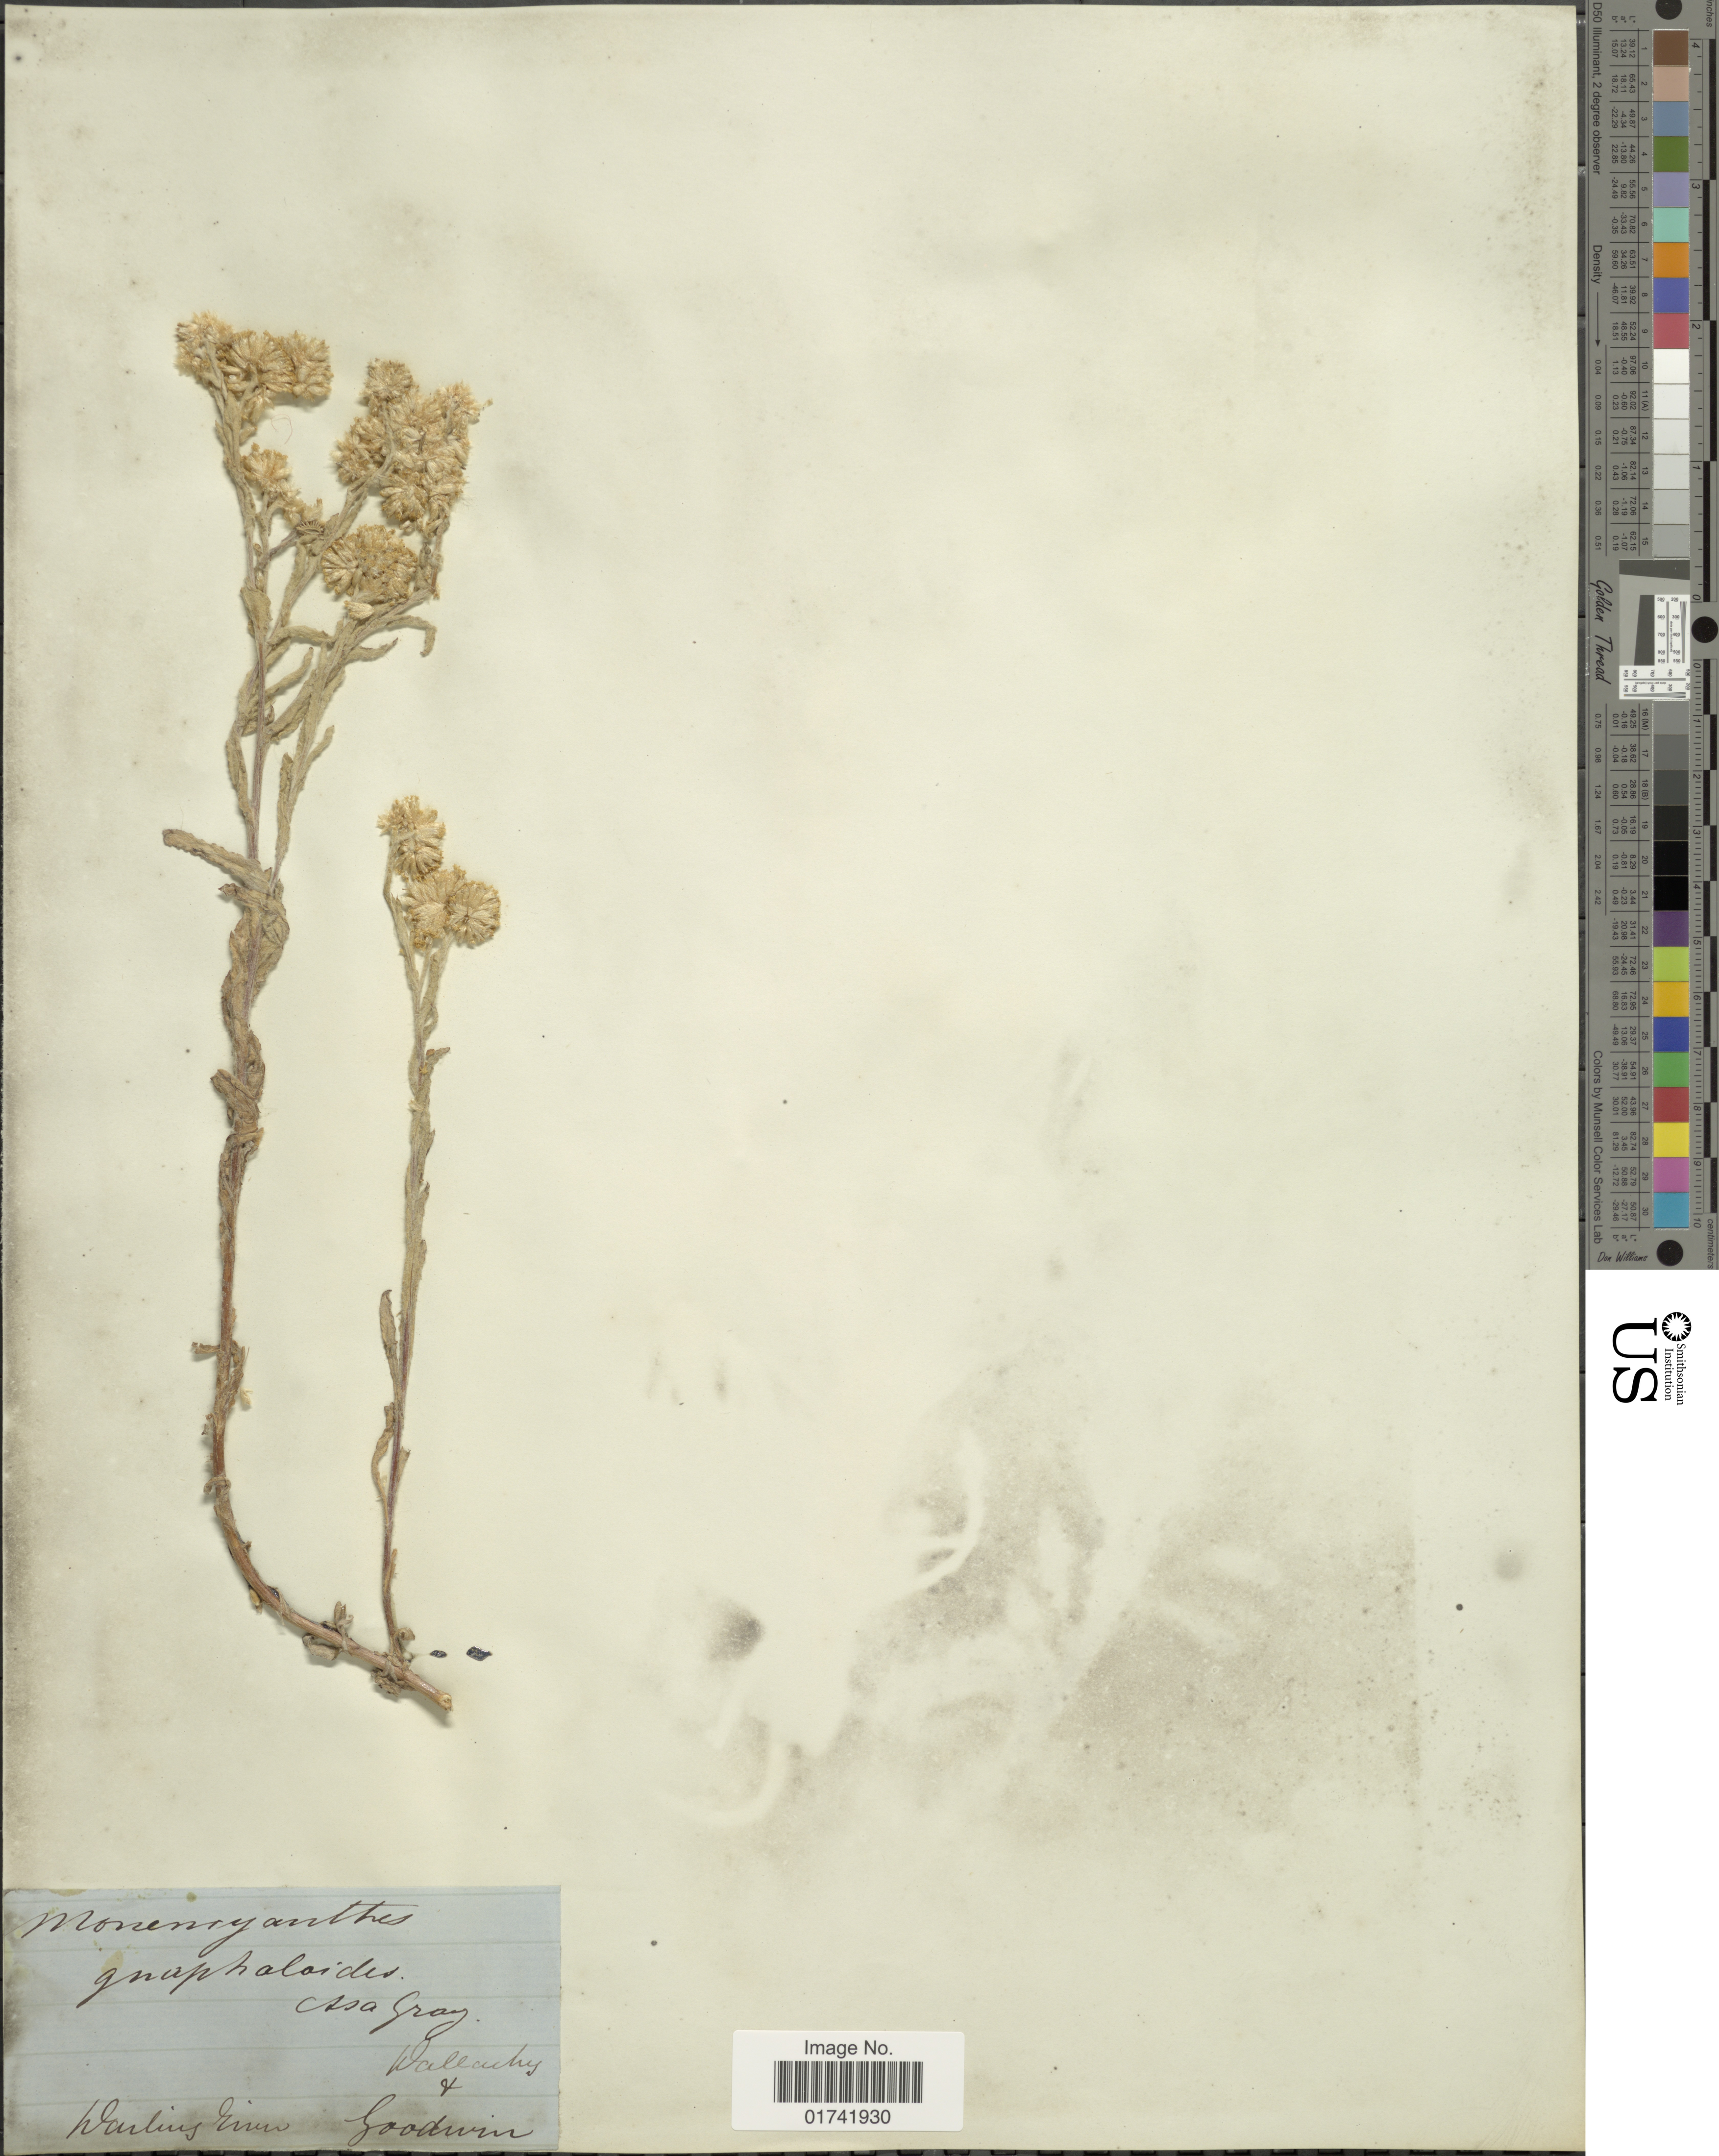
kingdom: Plantae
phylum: Tracheophyta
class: Magnoliopsida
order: Asterales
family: Asteraceae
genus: Helipterum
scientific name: Helipterum gnaphaloides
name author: (L.) DC.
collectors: M. Freitas da Silva & Goodwin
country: Australia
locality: Darling River